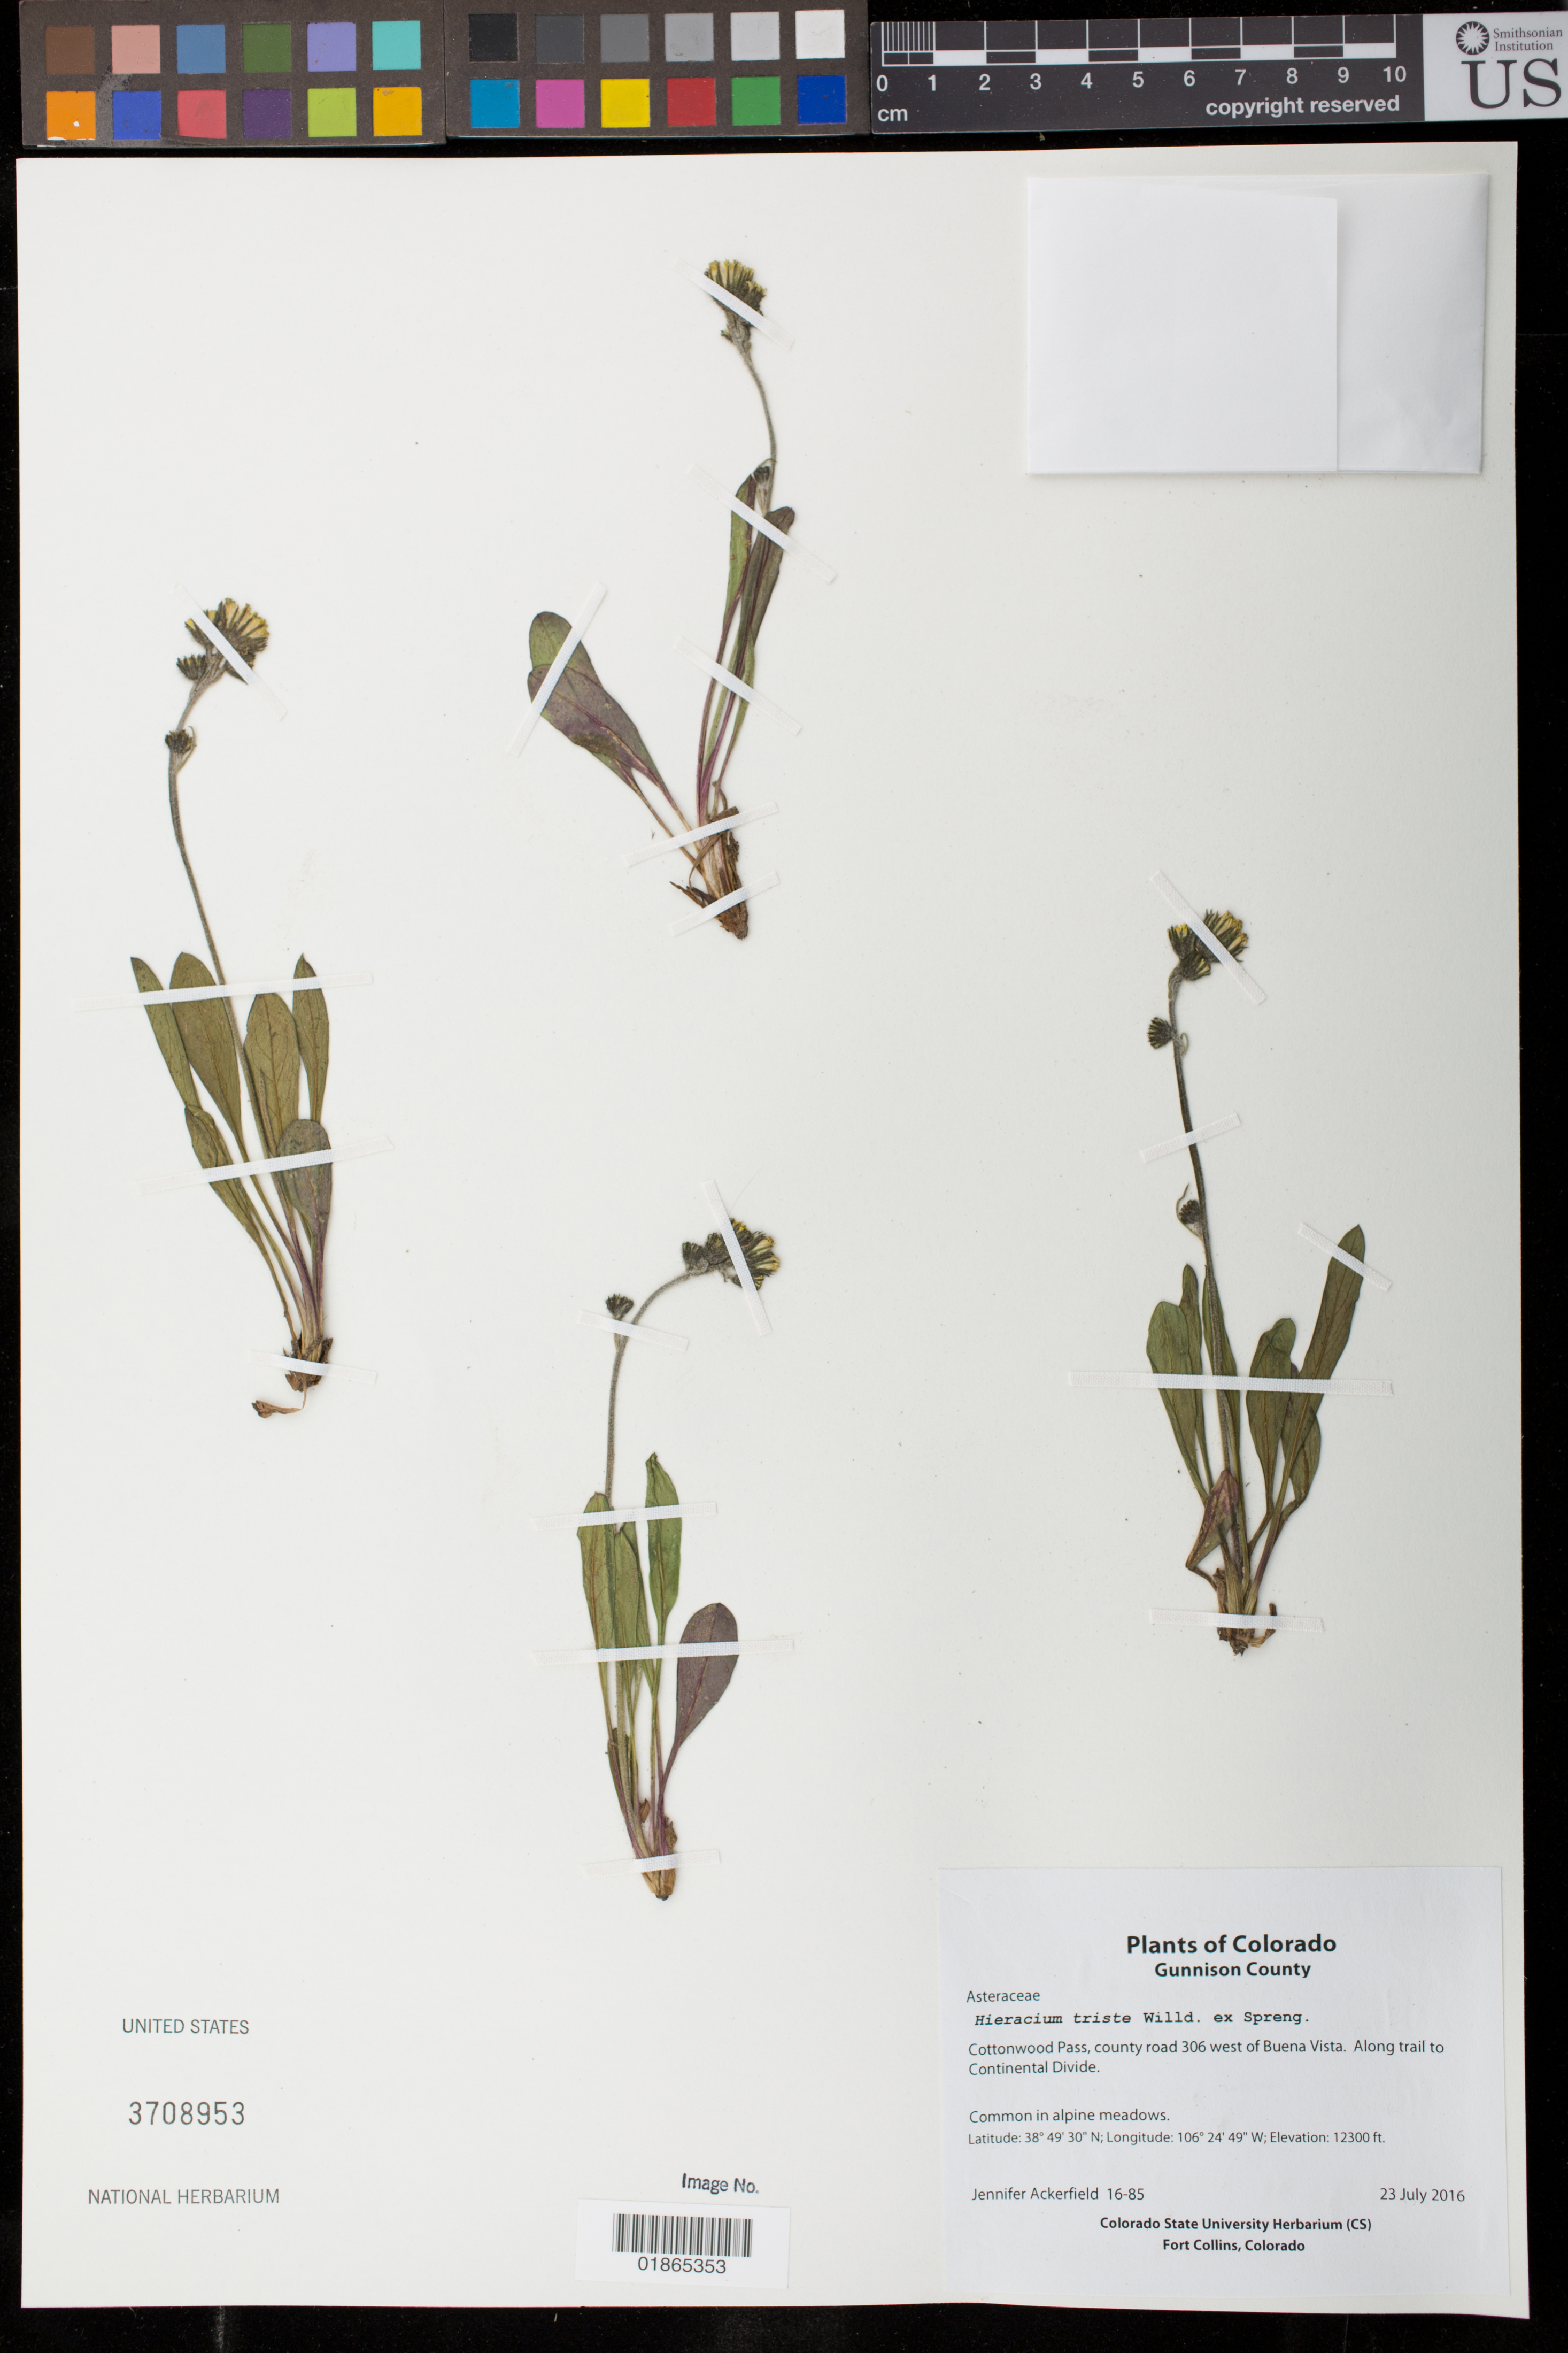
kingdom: Plantae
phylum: Tracheophyta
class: Magnoliopsida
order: Asterales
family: Asteraceae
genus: Hieracium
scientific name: Hieracium triste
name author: Willd. ex Spreng.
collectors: J. Ackerfield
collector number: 16-85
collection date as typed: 23 July 2016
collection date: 2016-07-23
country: United States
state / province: Colorado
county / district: Gunnison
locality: Cottonwood Pass, county road 306 W of Buena Vista. Along trail to Continental Divide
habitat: Common in alpine meadows.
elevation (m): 3749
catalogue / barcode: US 3708953